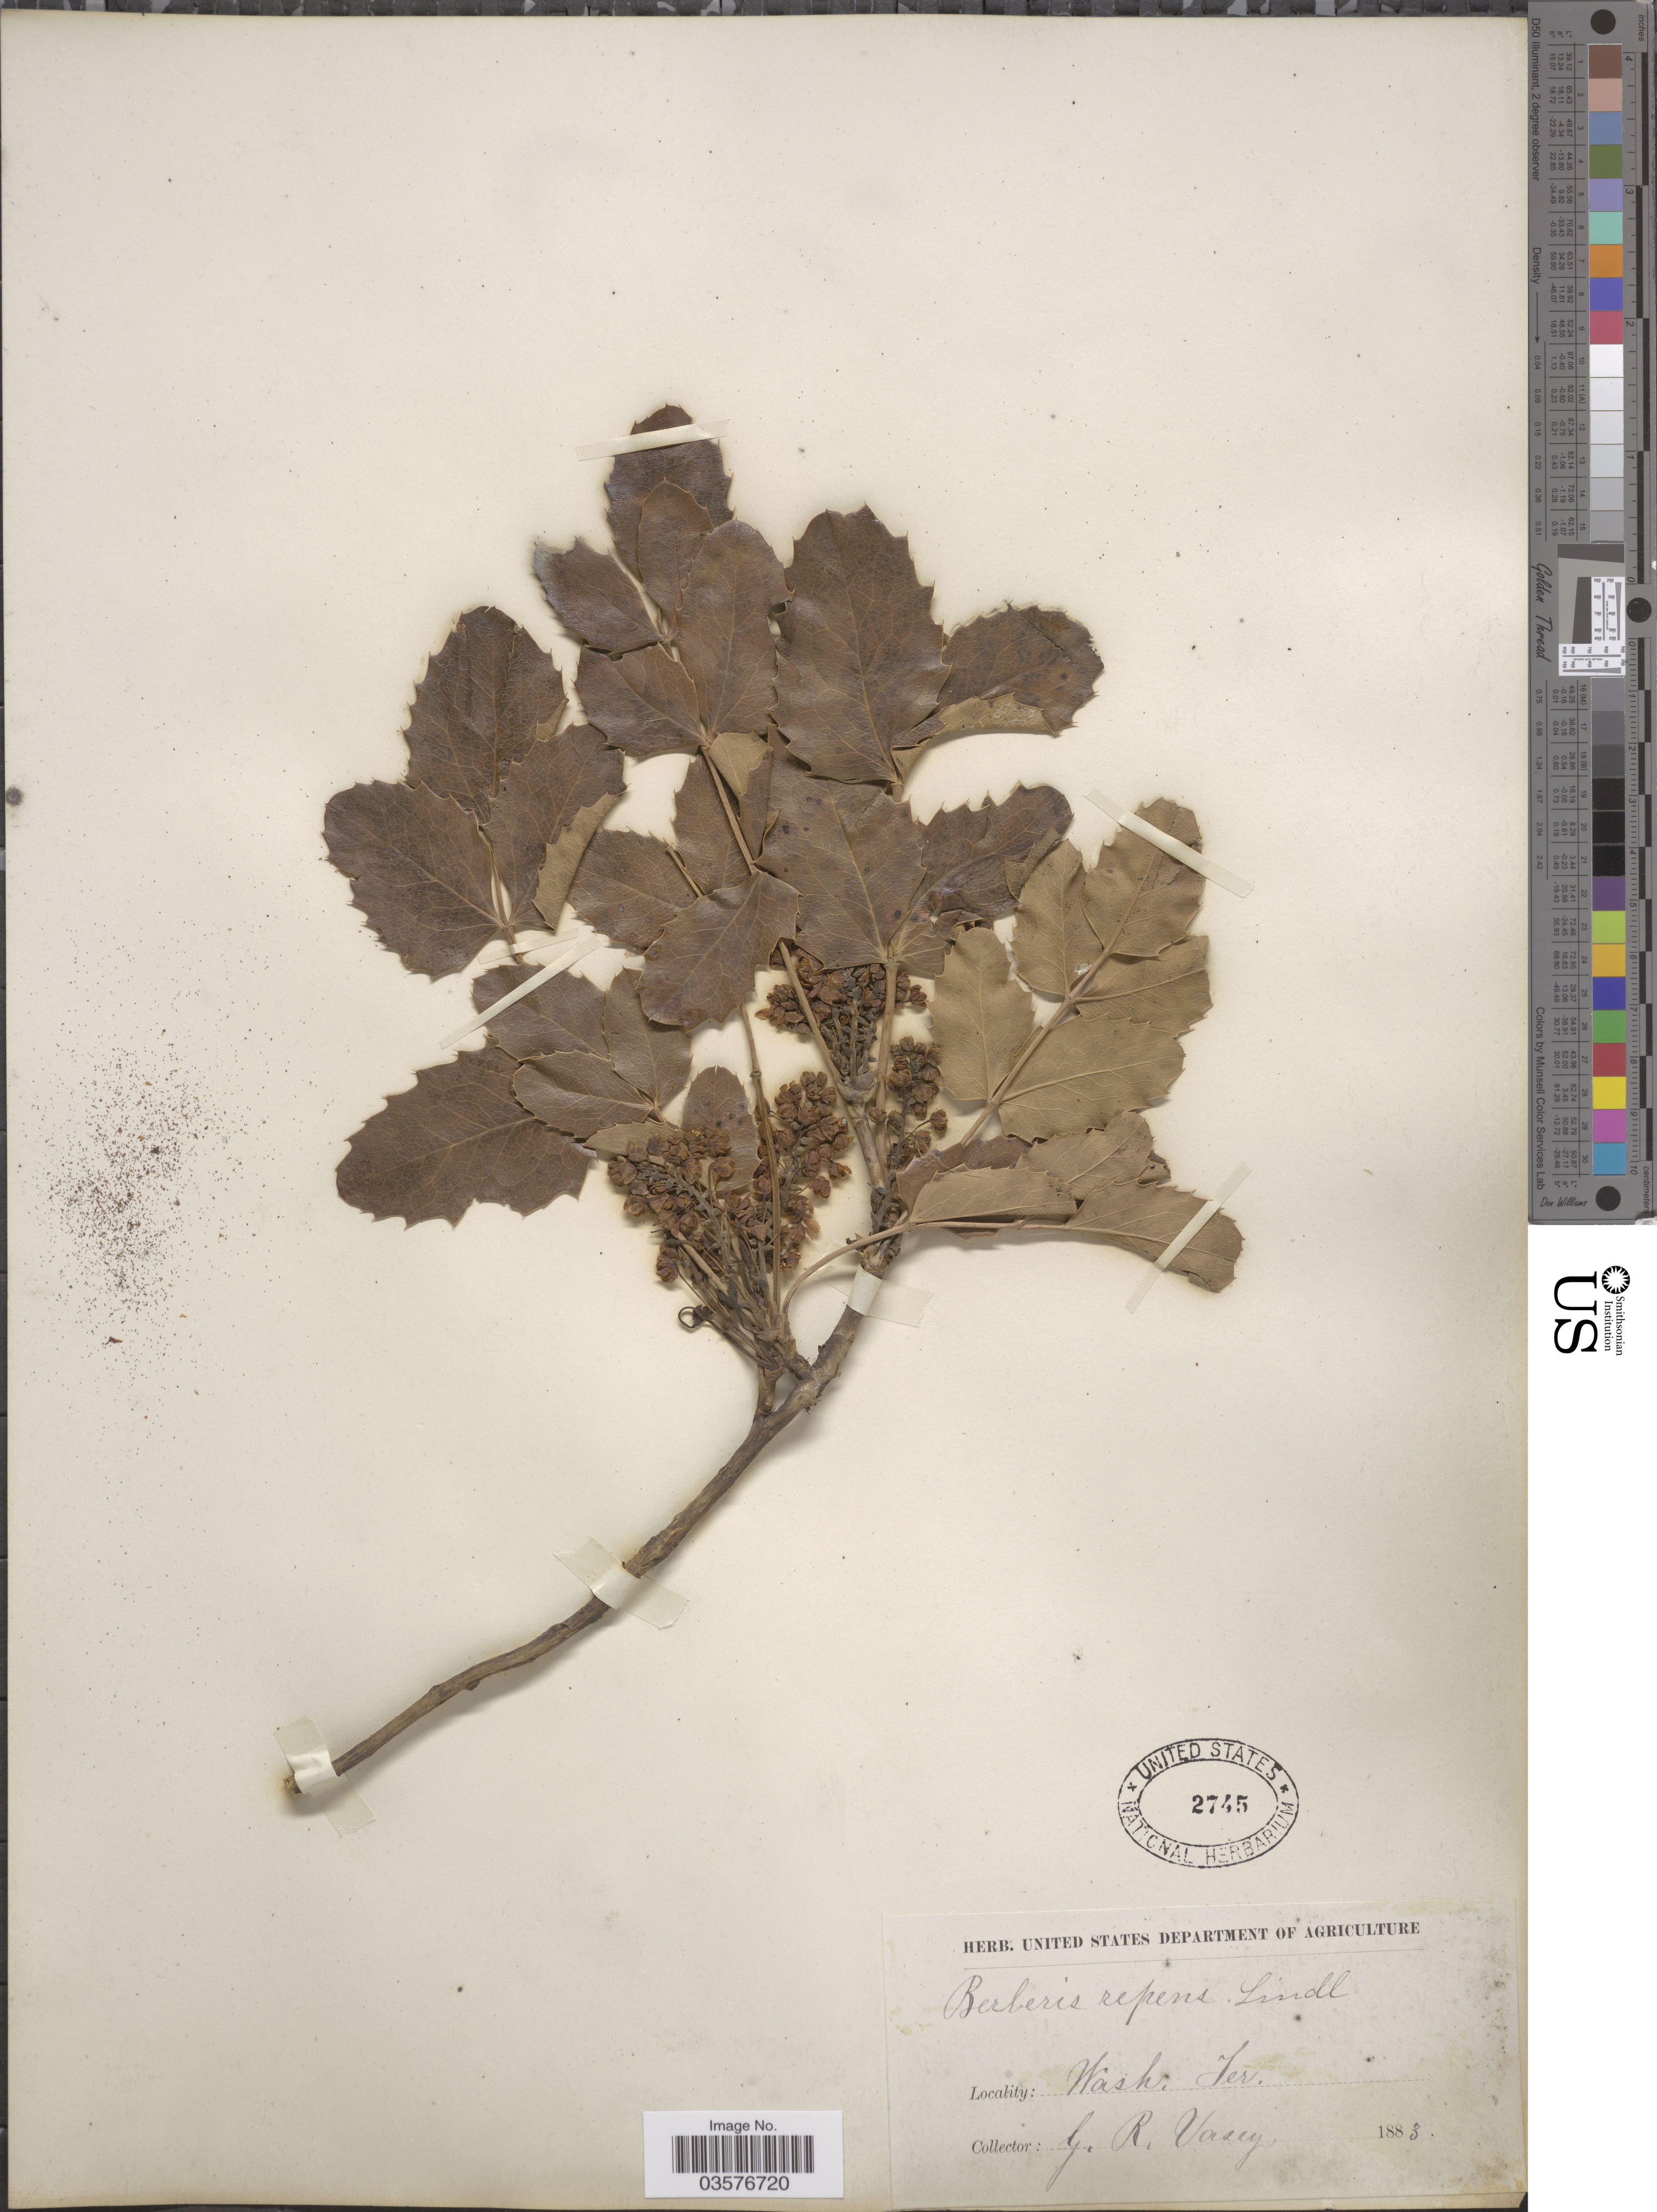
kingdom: Plantae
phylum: Tracheophyta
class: Magnoliopsida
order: Ranunculales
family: Berberidaceae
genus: Mahonia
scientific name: Mahonia repens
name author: (Lindl.) G. Don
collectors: G. R. Vasey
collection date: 1883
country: United States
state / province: Washington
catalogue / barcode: US 2745